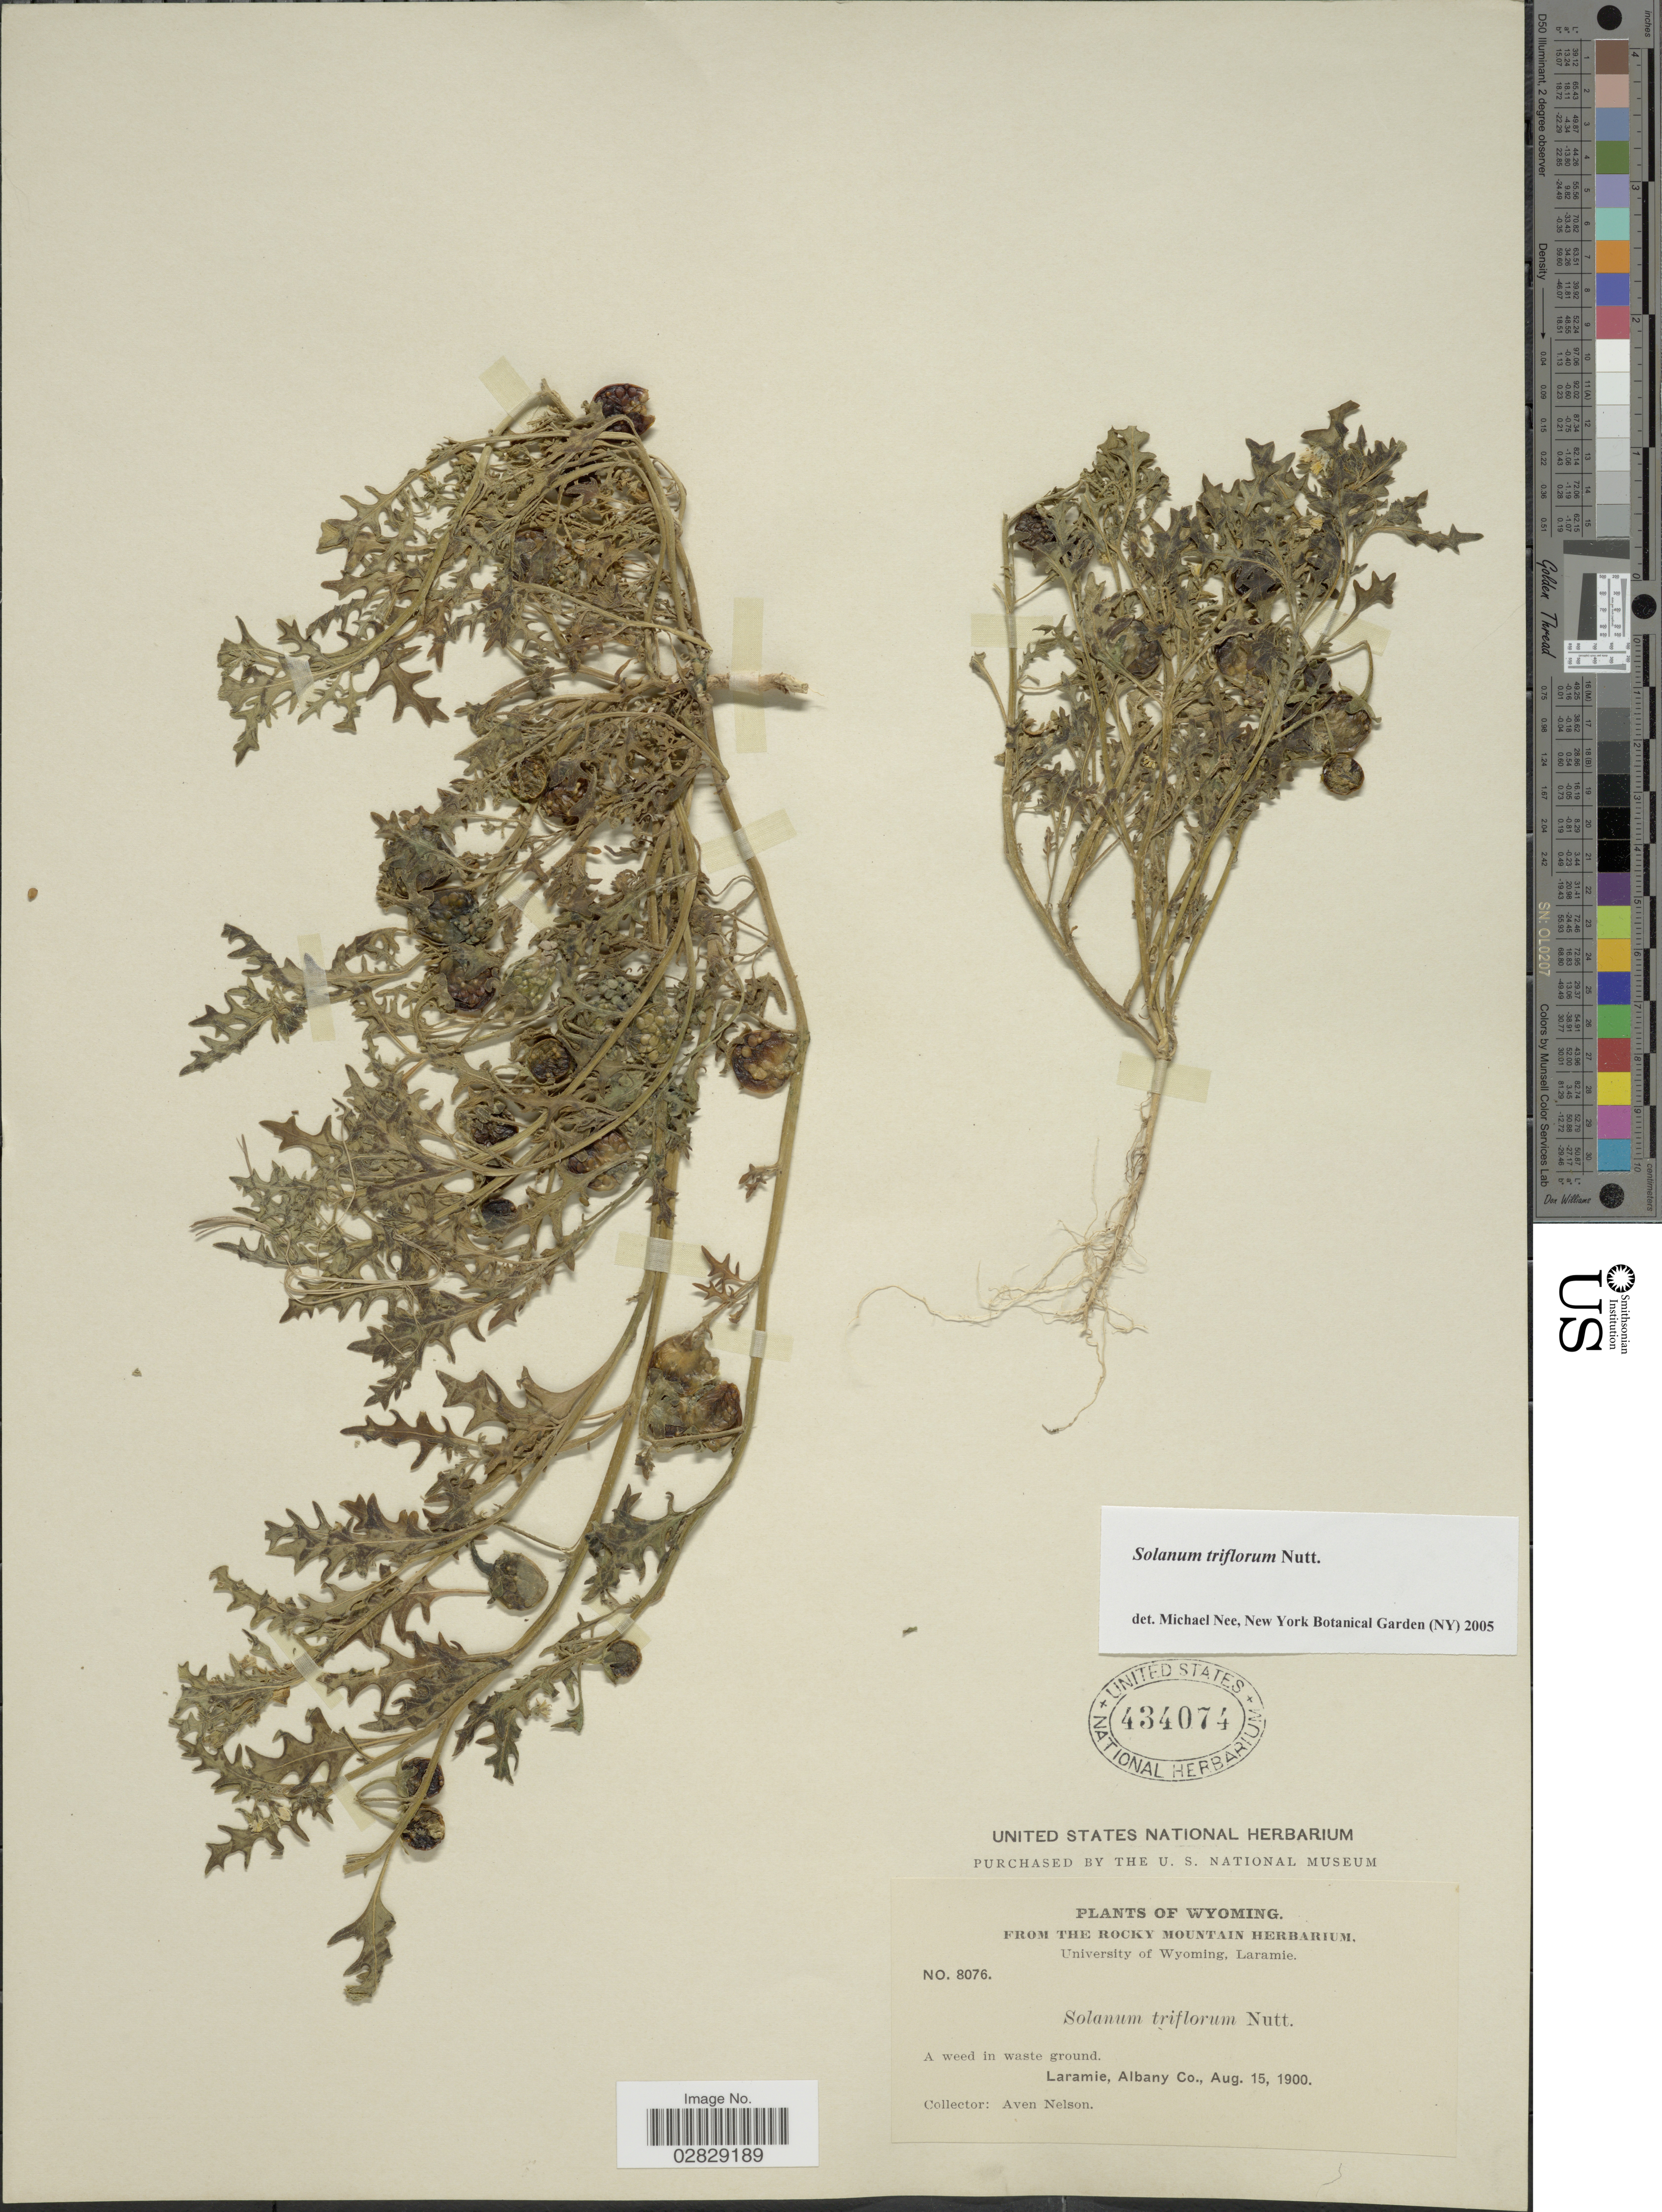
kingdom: Plantae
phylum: Tracheophyta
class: Magnoliopsida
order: Solanales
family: Solanaceae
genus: Solanum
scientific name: Solanum triflorum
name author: Nutt.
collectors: A. Nelson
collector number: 8076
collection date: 1900-08-15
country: United States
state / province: Wyoming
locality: A weed in waste ground. Laramie, Albany Co.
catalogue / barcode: US 434074